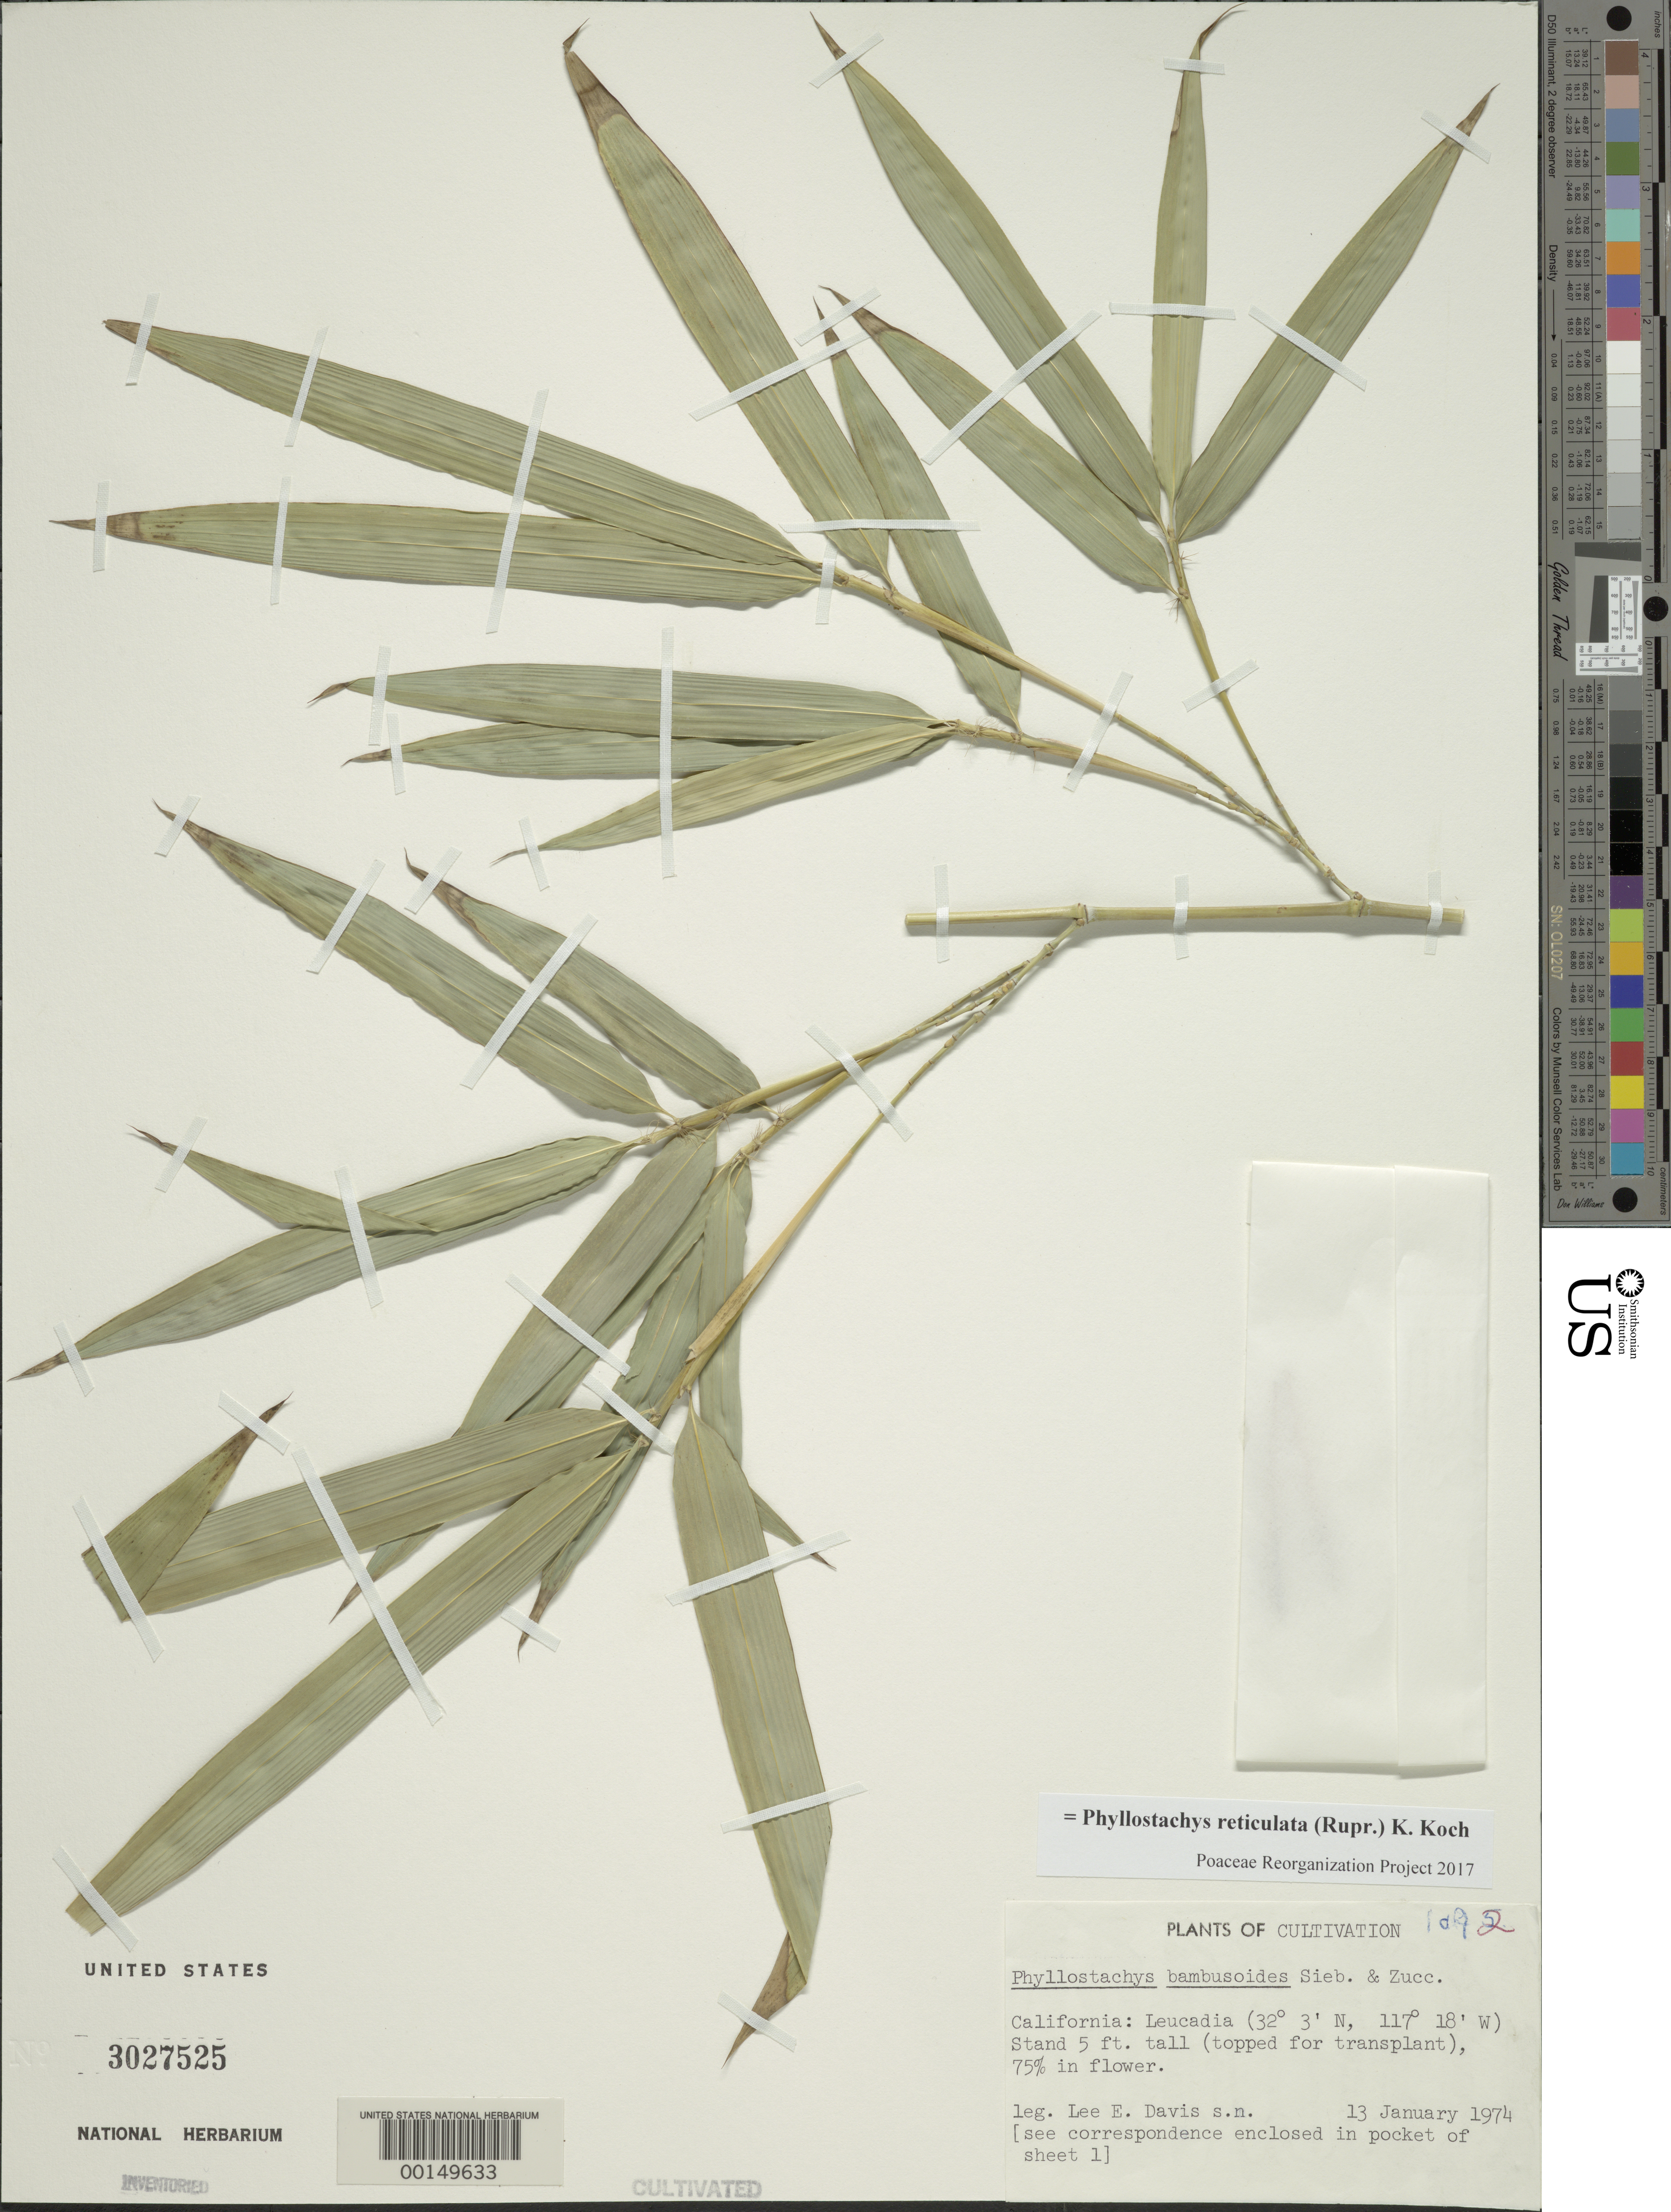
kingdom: Plantae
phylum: Tracheophyta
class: Liliopsida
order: Poales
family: Poaceae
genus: Phyllostachys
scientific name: Phyllostachys reticulata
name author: (Rupr.) K. Koch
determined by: Poaceae Reorganization Project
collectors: L. Davis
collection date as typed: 13 Jan 1974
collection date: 1974-01-13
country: United States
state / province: California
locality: Leucadia; lat 32 03n: long 117 18'w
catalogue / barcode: US 3027525